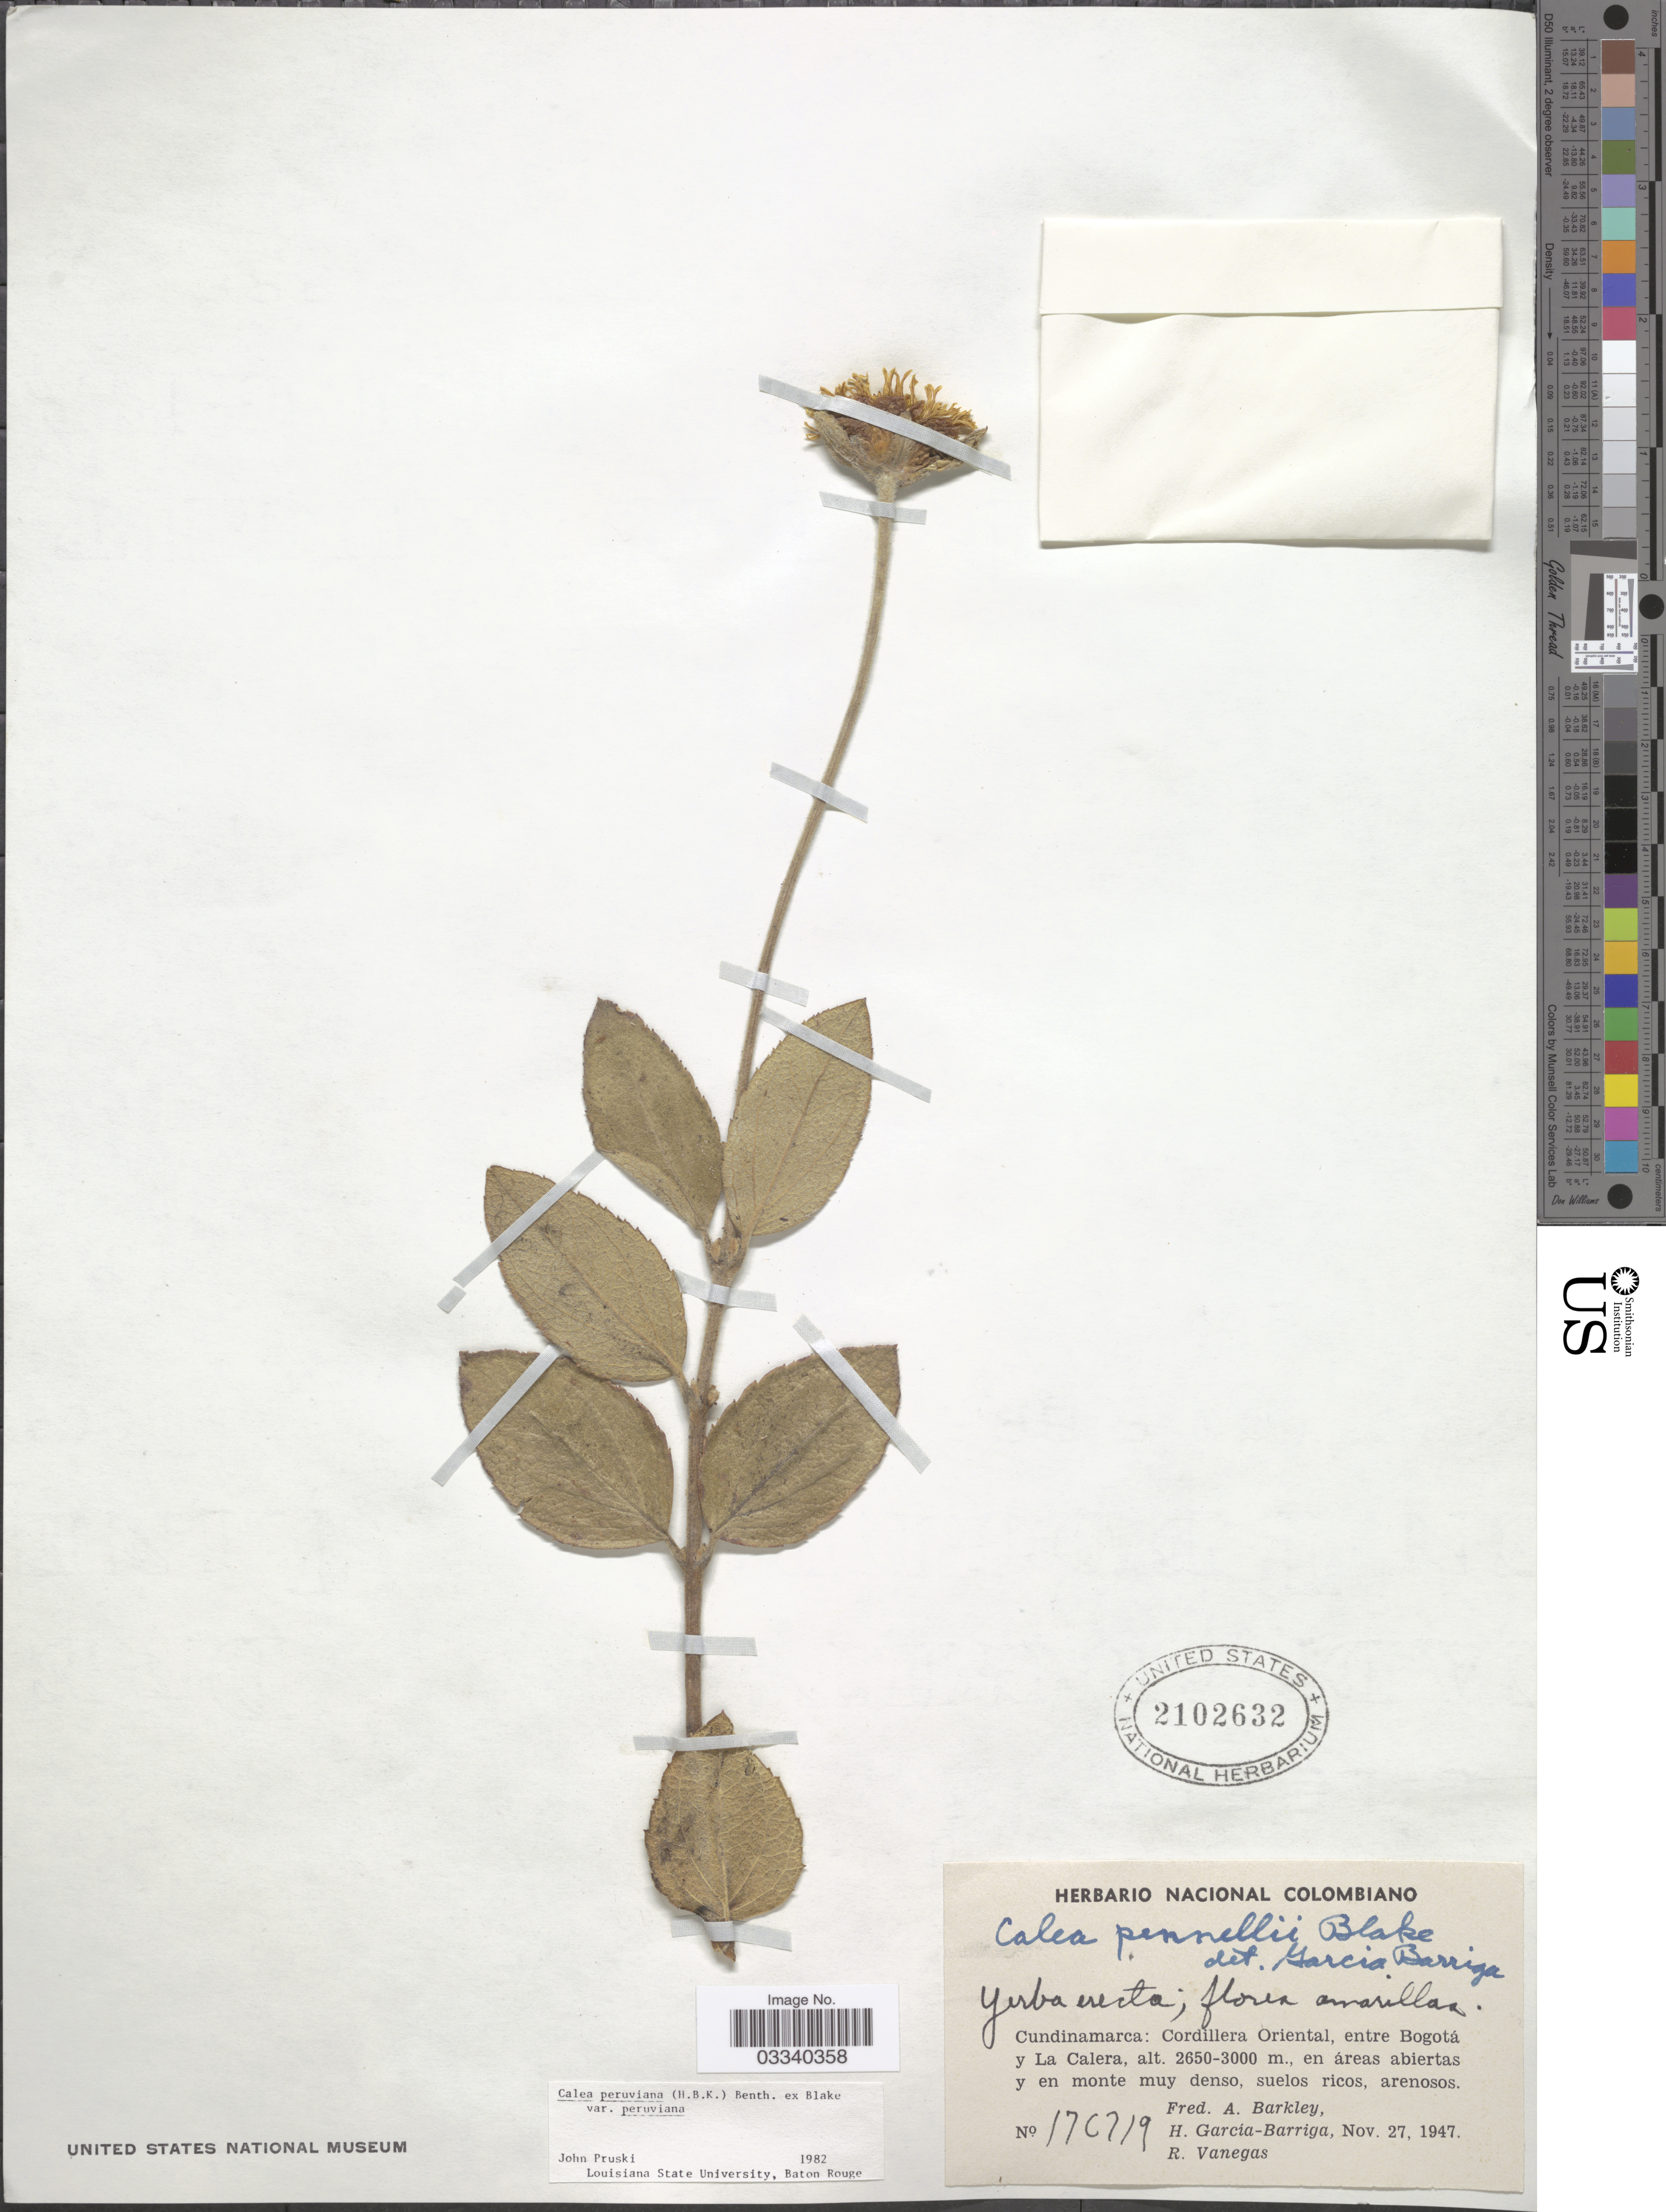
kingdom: Plantae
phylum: Tracheophyta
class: Magnoliopsida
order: Asterales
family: Asteraceae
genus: Calea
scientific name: Calea peruviana var. peruviana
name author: (Kunth) Benth.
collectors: F. A. Barkley, H. García Barriga & R. Vanegas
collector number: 17C719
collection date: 1947-11-27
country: Colombia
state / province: Cundinamarca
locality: Cordillera Oriental, entre Bogotá y La Calera.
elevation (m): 2650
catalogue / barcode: US 2102632